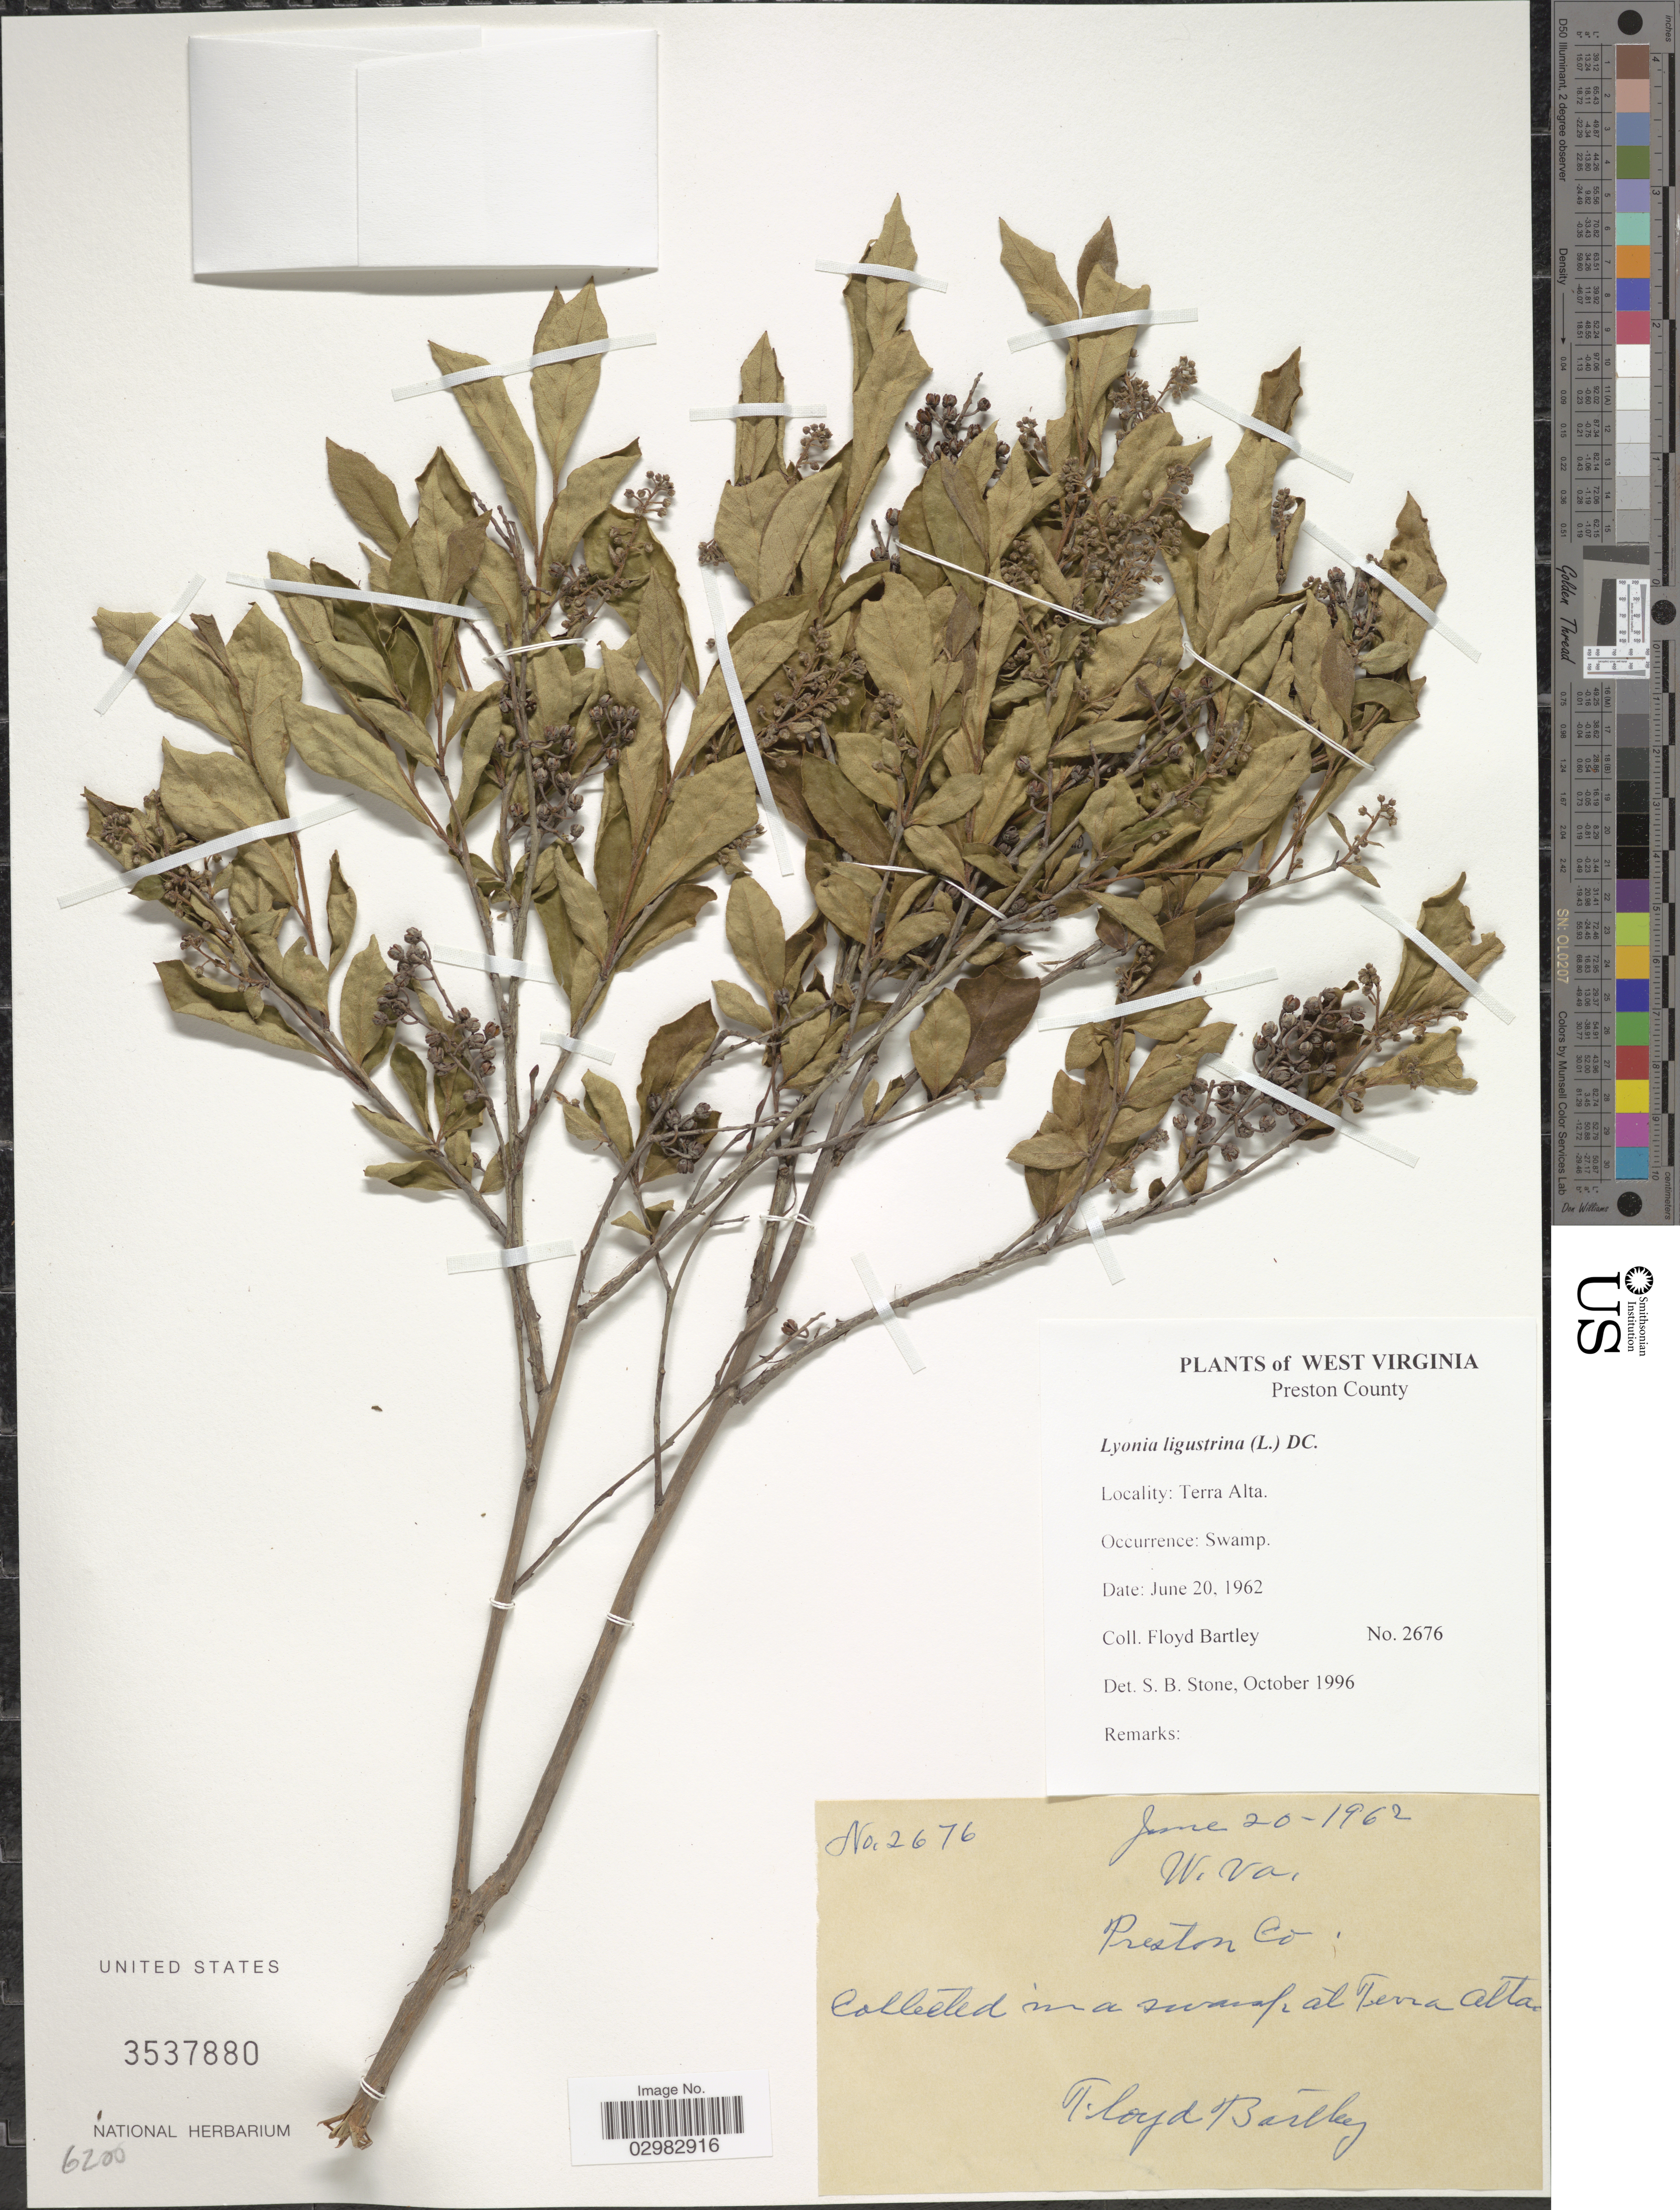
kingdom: Plantae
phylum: Tracheophyta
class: Magnoliopsida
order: Ericales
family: Ericaceae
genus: Lyonia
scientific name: Lyonia ligustrina var. ligustrina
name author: (L.) DC.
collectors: F. Bartley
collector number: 2676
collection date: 1962-06-20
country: United States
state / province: West Virginia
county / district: Preston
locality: Preston County, in a swamp, at Terra Alta.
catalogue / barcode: US 3537880